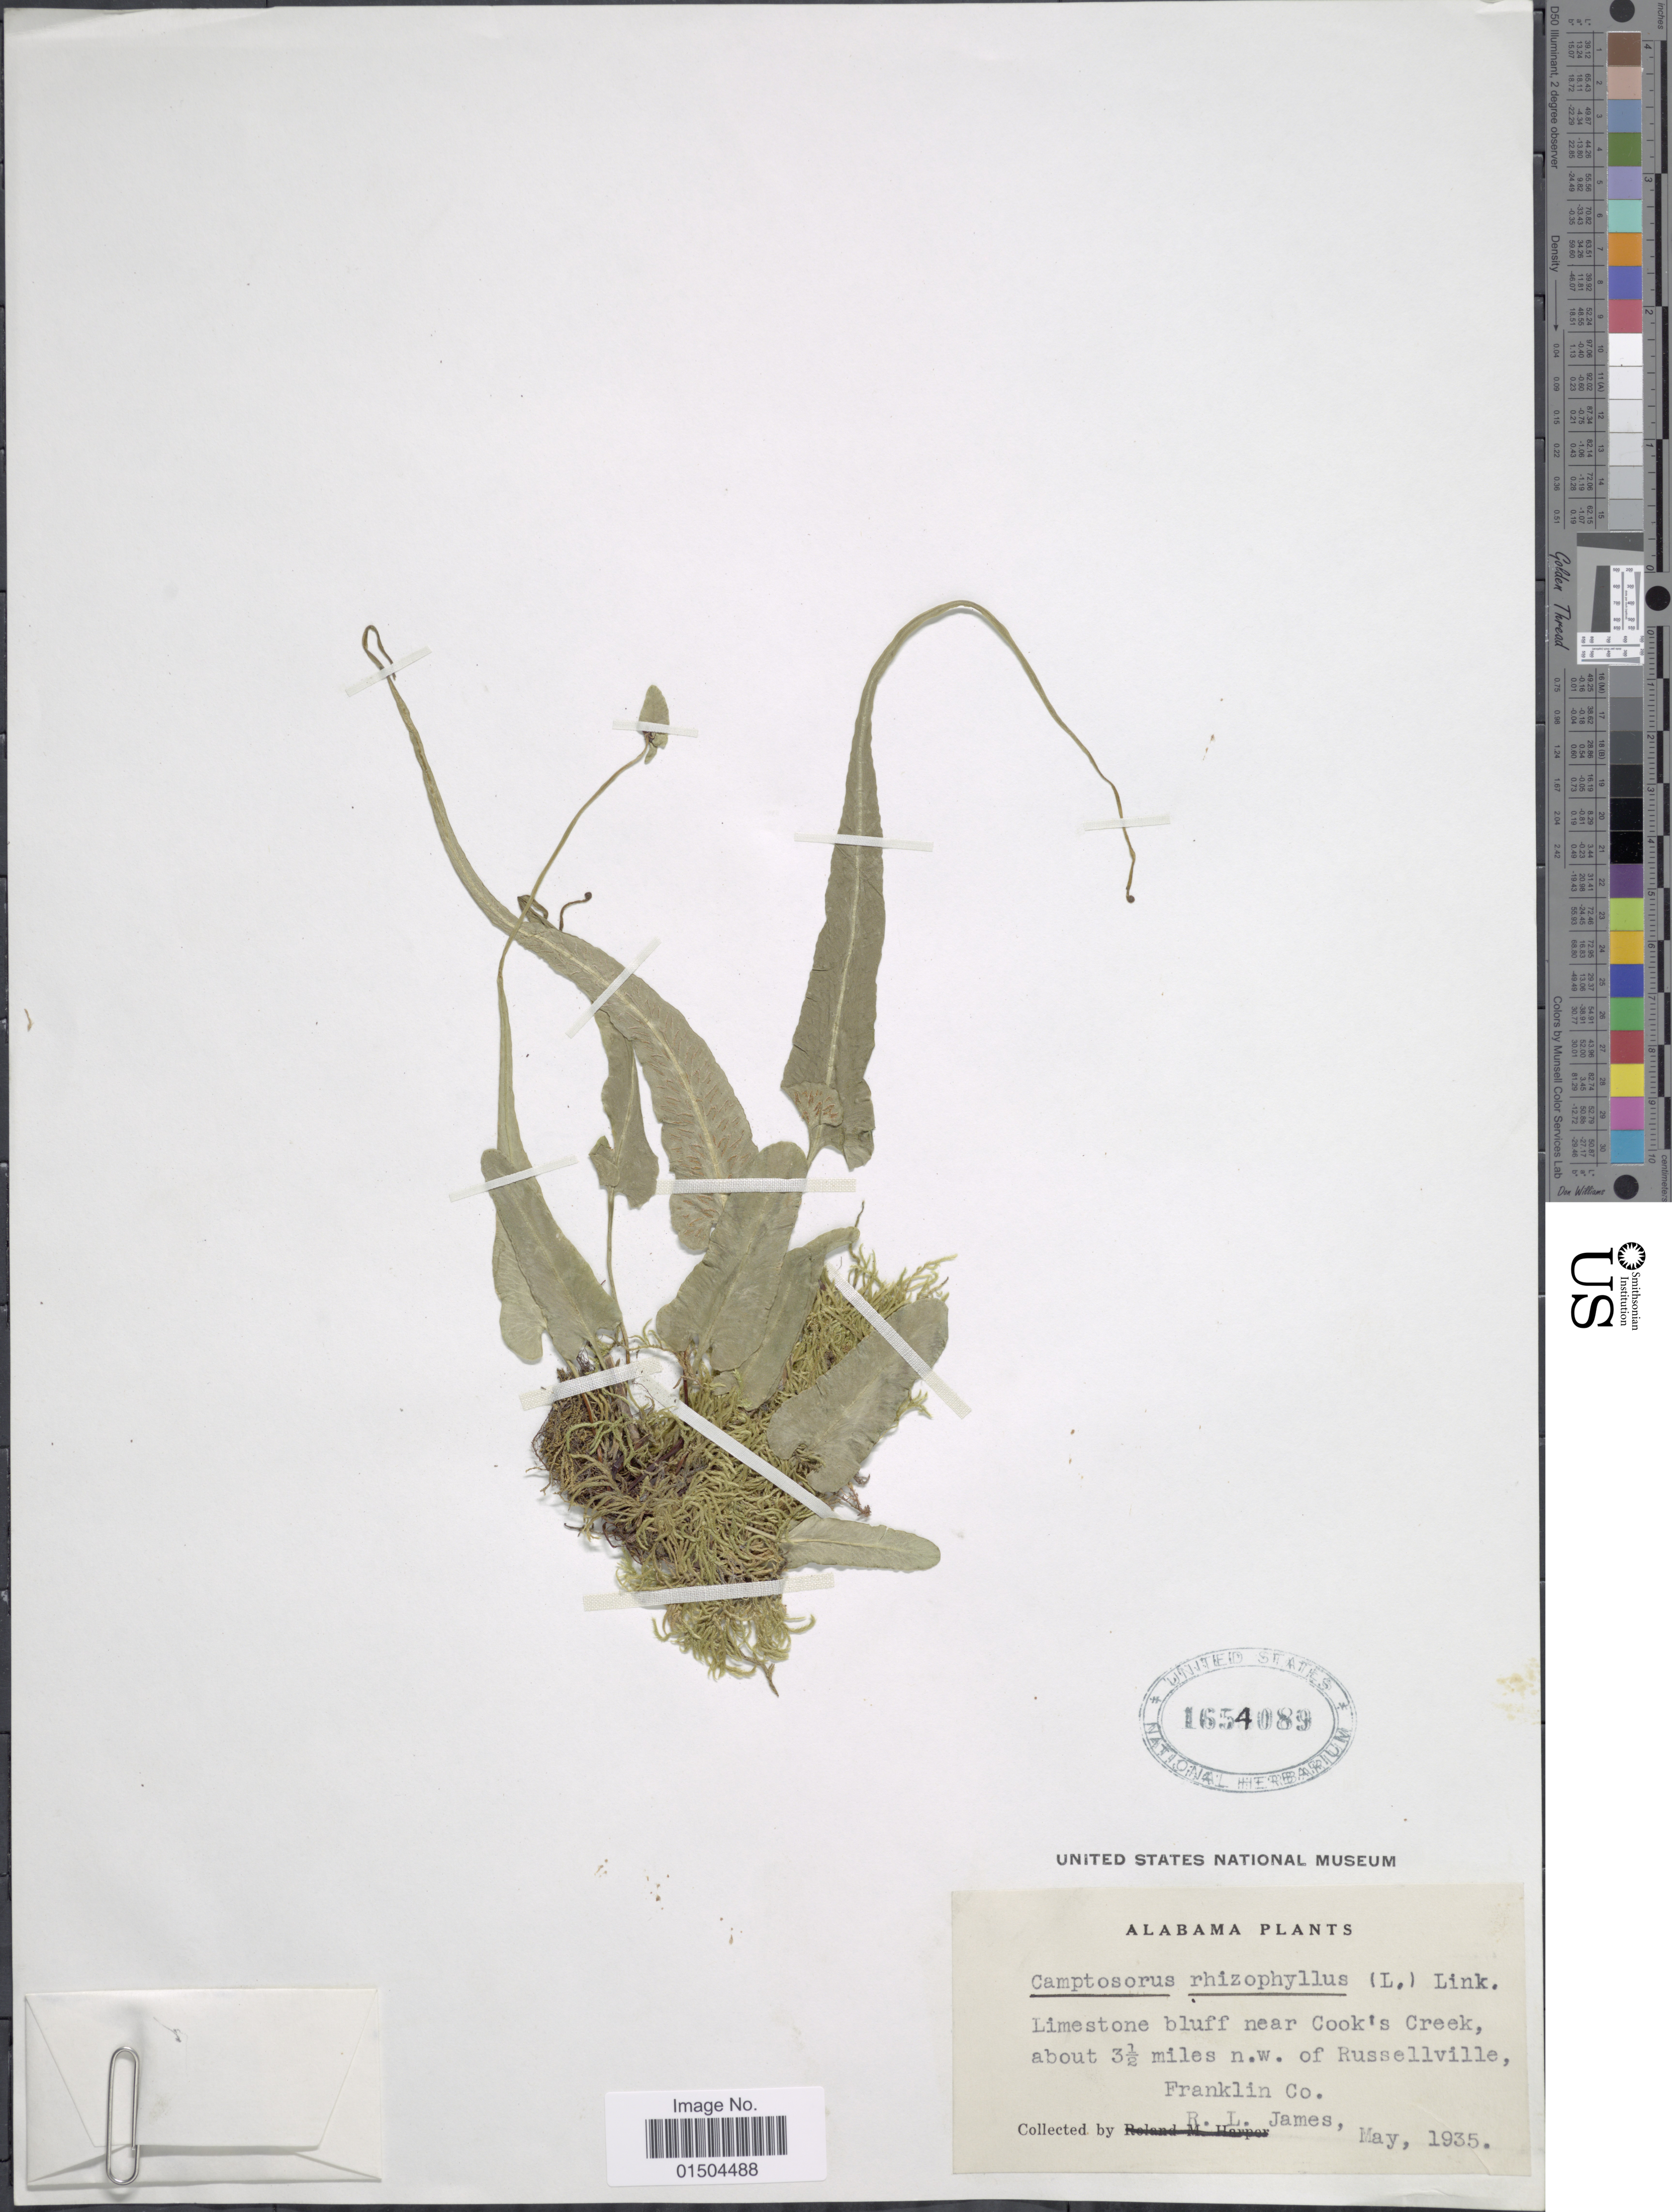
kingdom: Plantae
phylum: Tracheophyta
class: Polypodiopsida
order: Polypodiales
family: Aspleniaceae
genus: Asplenium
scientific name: Asplenium rhizophyllum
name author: L.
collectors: R. James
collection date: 1935-05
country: United States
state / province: Alabama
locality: Limestone bluff near Cook's Creek, about 3½ miles n.w. of Russellville, Franklin Co.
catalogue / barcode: US 1654089